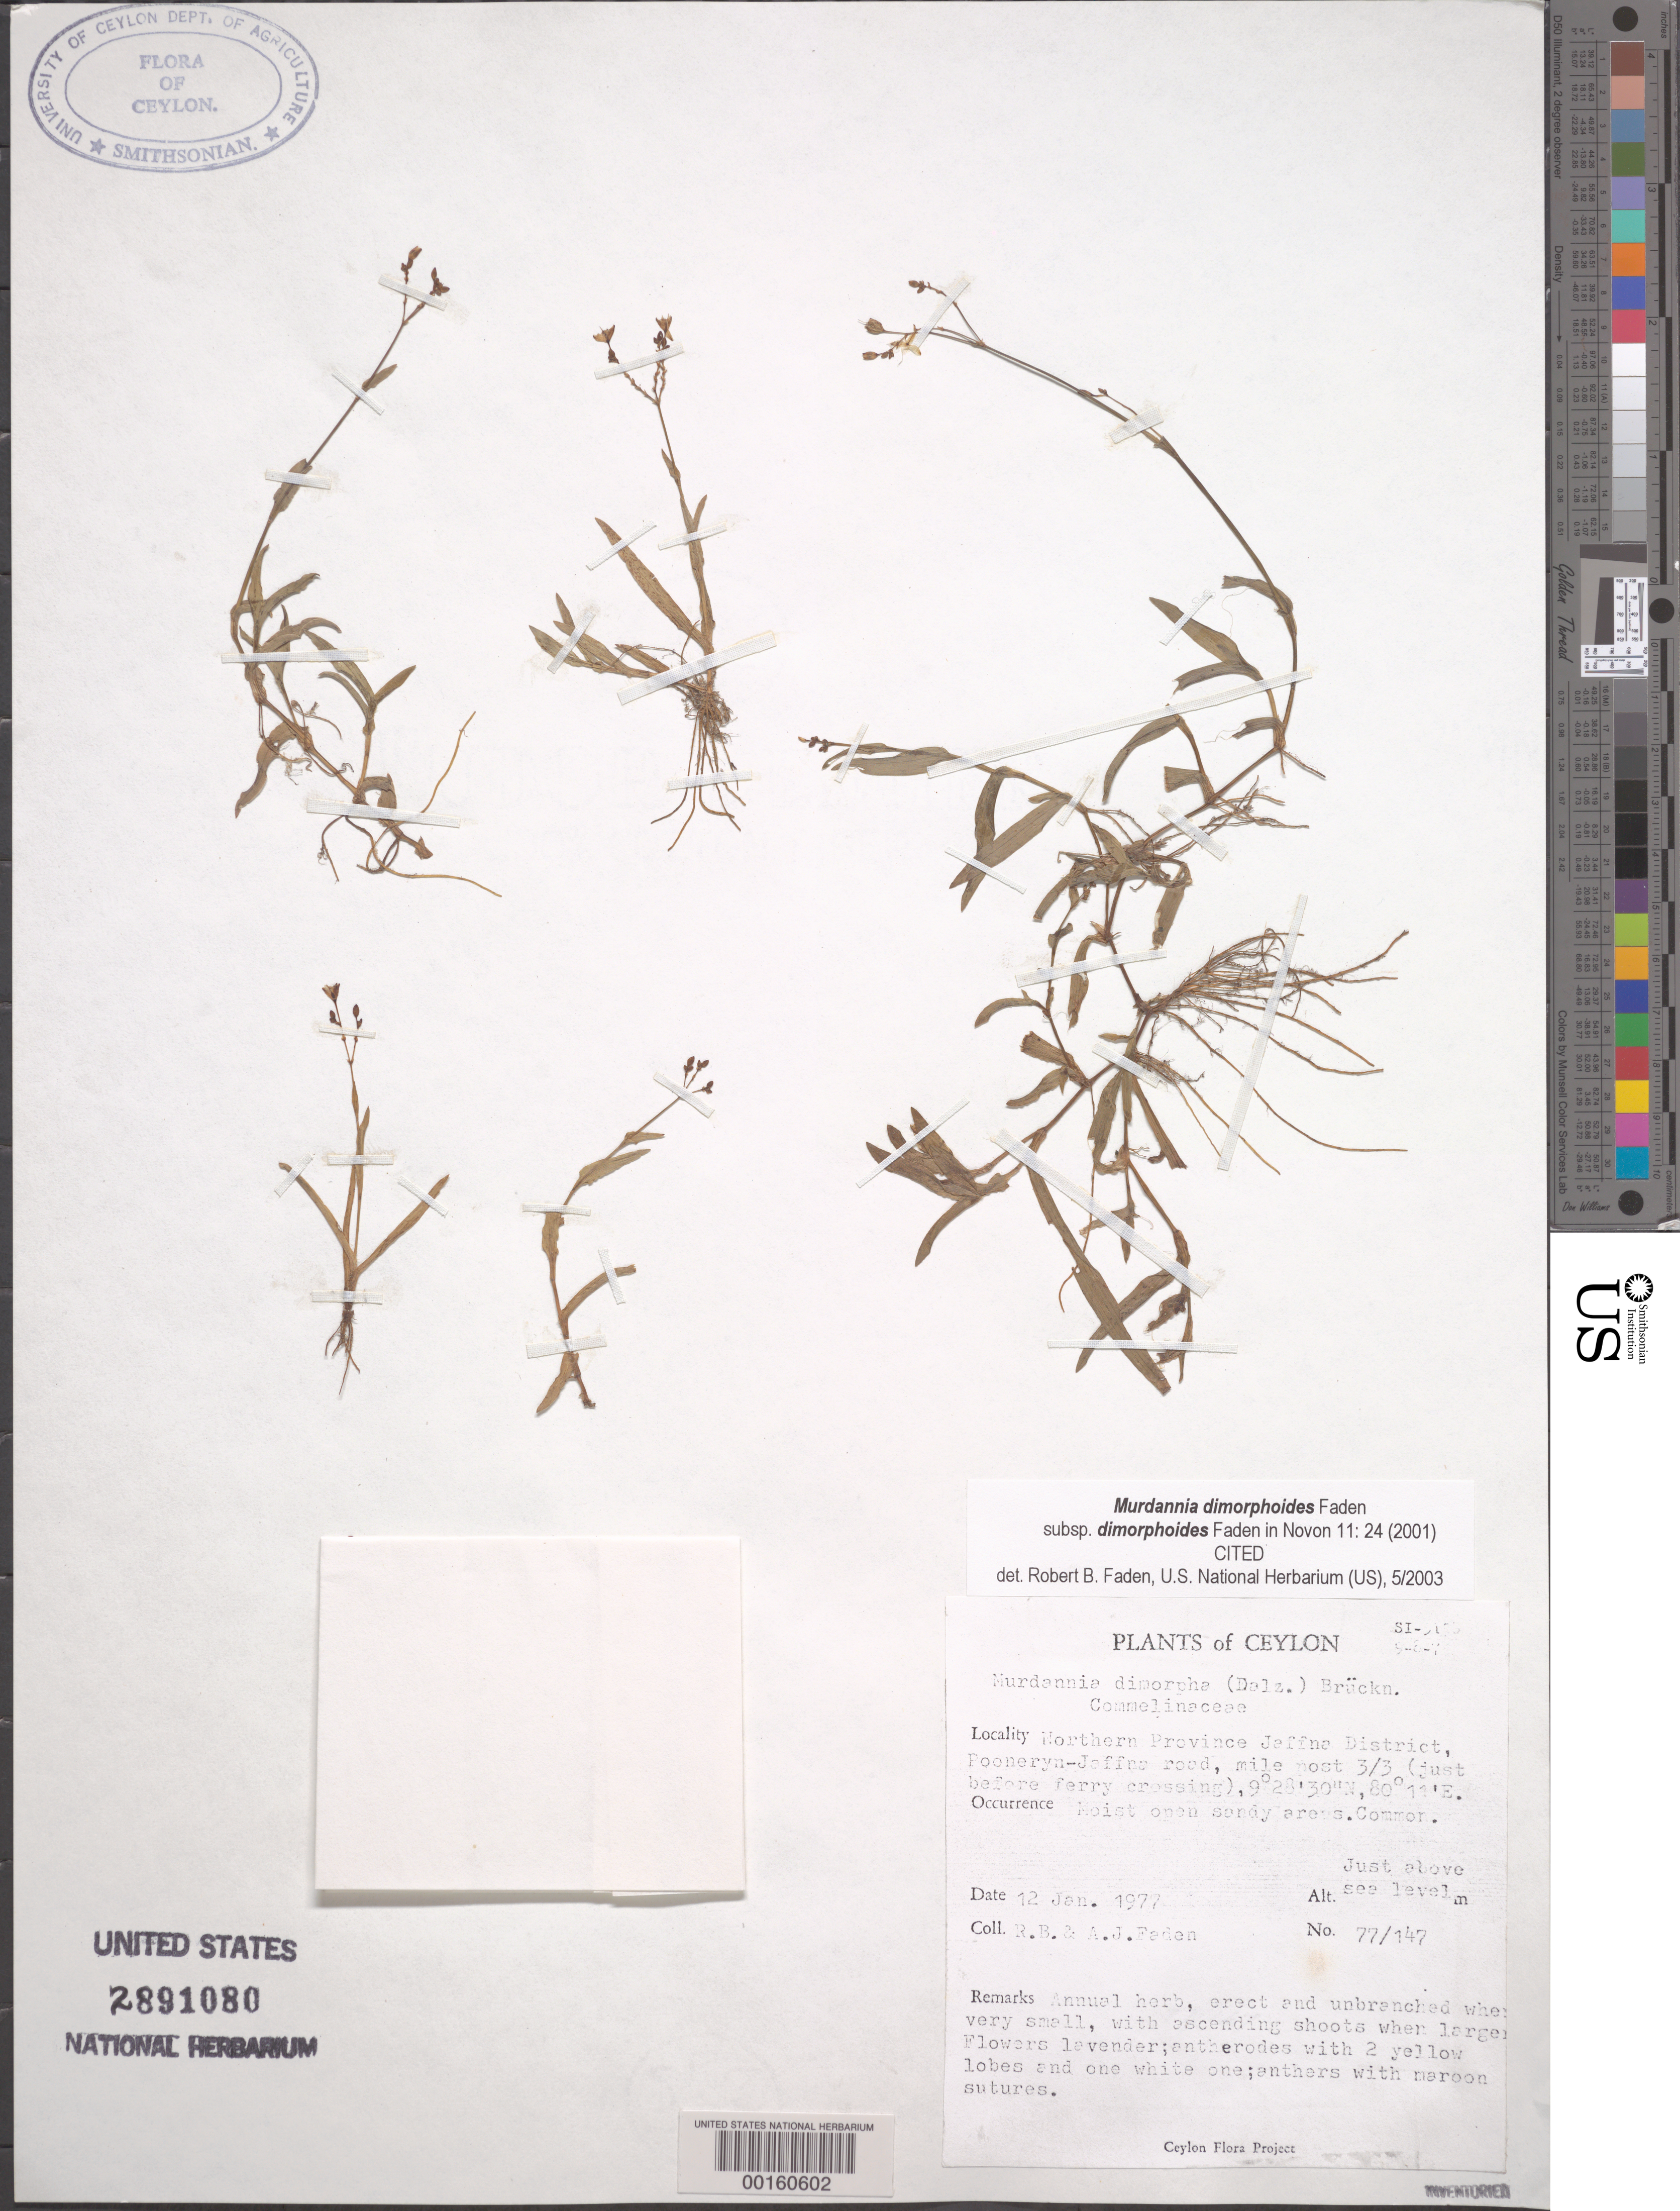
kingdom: Plantae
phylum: Tracheophyta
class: Liliopsida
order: Commelinales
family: Commelinaceae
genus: Murdannia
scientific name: Murdannia dimorphoides subsp. dimorphoides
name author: Faden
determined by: Faden, Robert B., (US), Smithsonian Institution - National Museum of Natural History (UNITED STATES)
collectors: R. B. Faden & A. J. Faden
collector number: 77/147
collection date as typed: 12 Jan 1977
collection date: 1977-01-12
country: Sri Lanka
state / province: Northern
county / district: Jaffna Dist.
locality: Pooneryn-jaffna road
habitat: Moist, sandy area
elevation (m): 1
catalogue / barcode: US 2891080